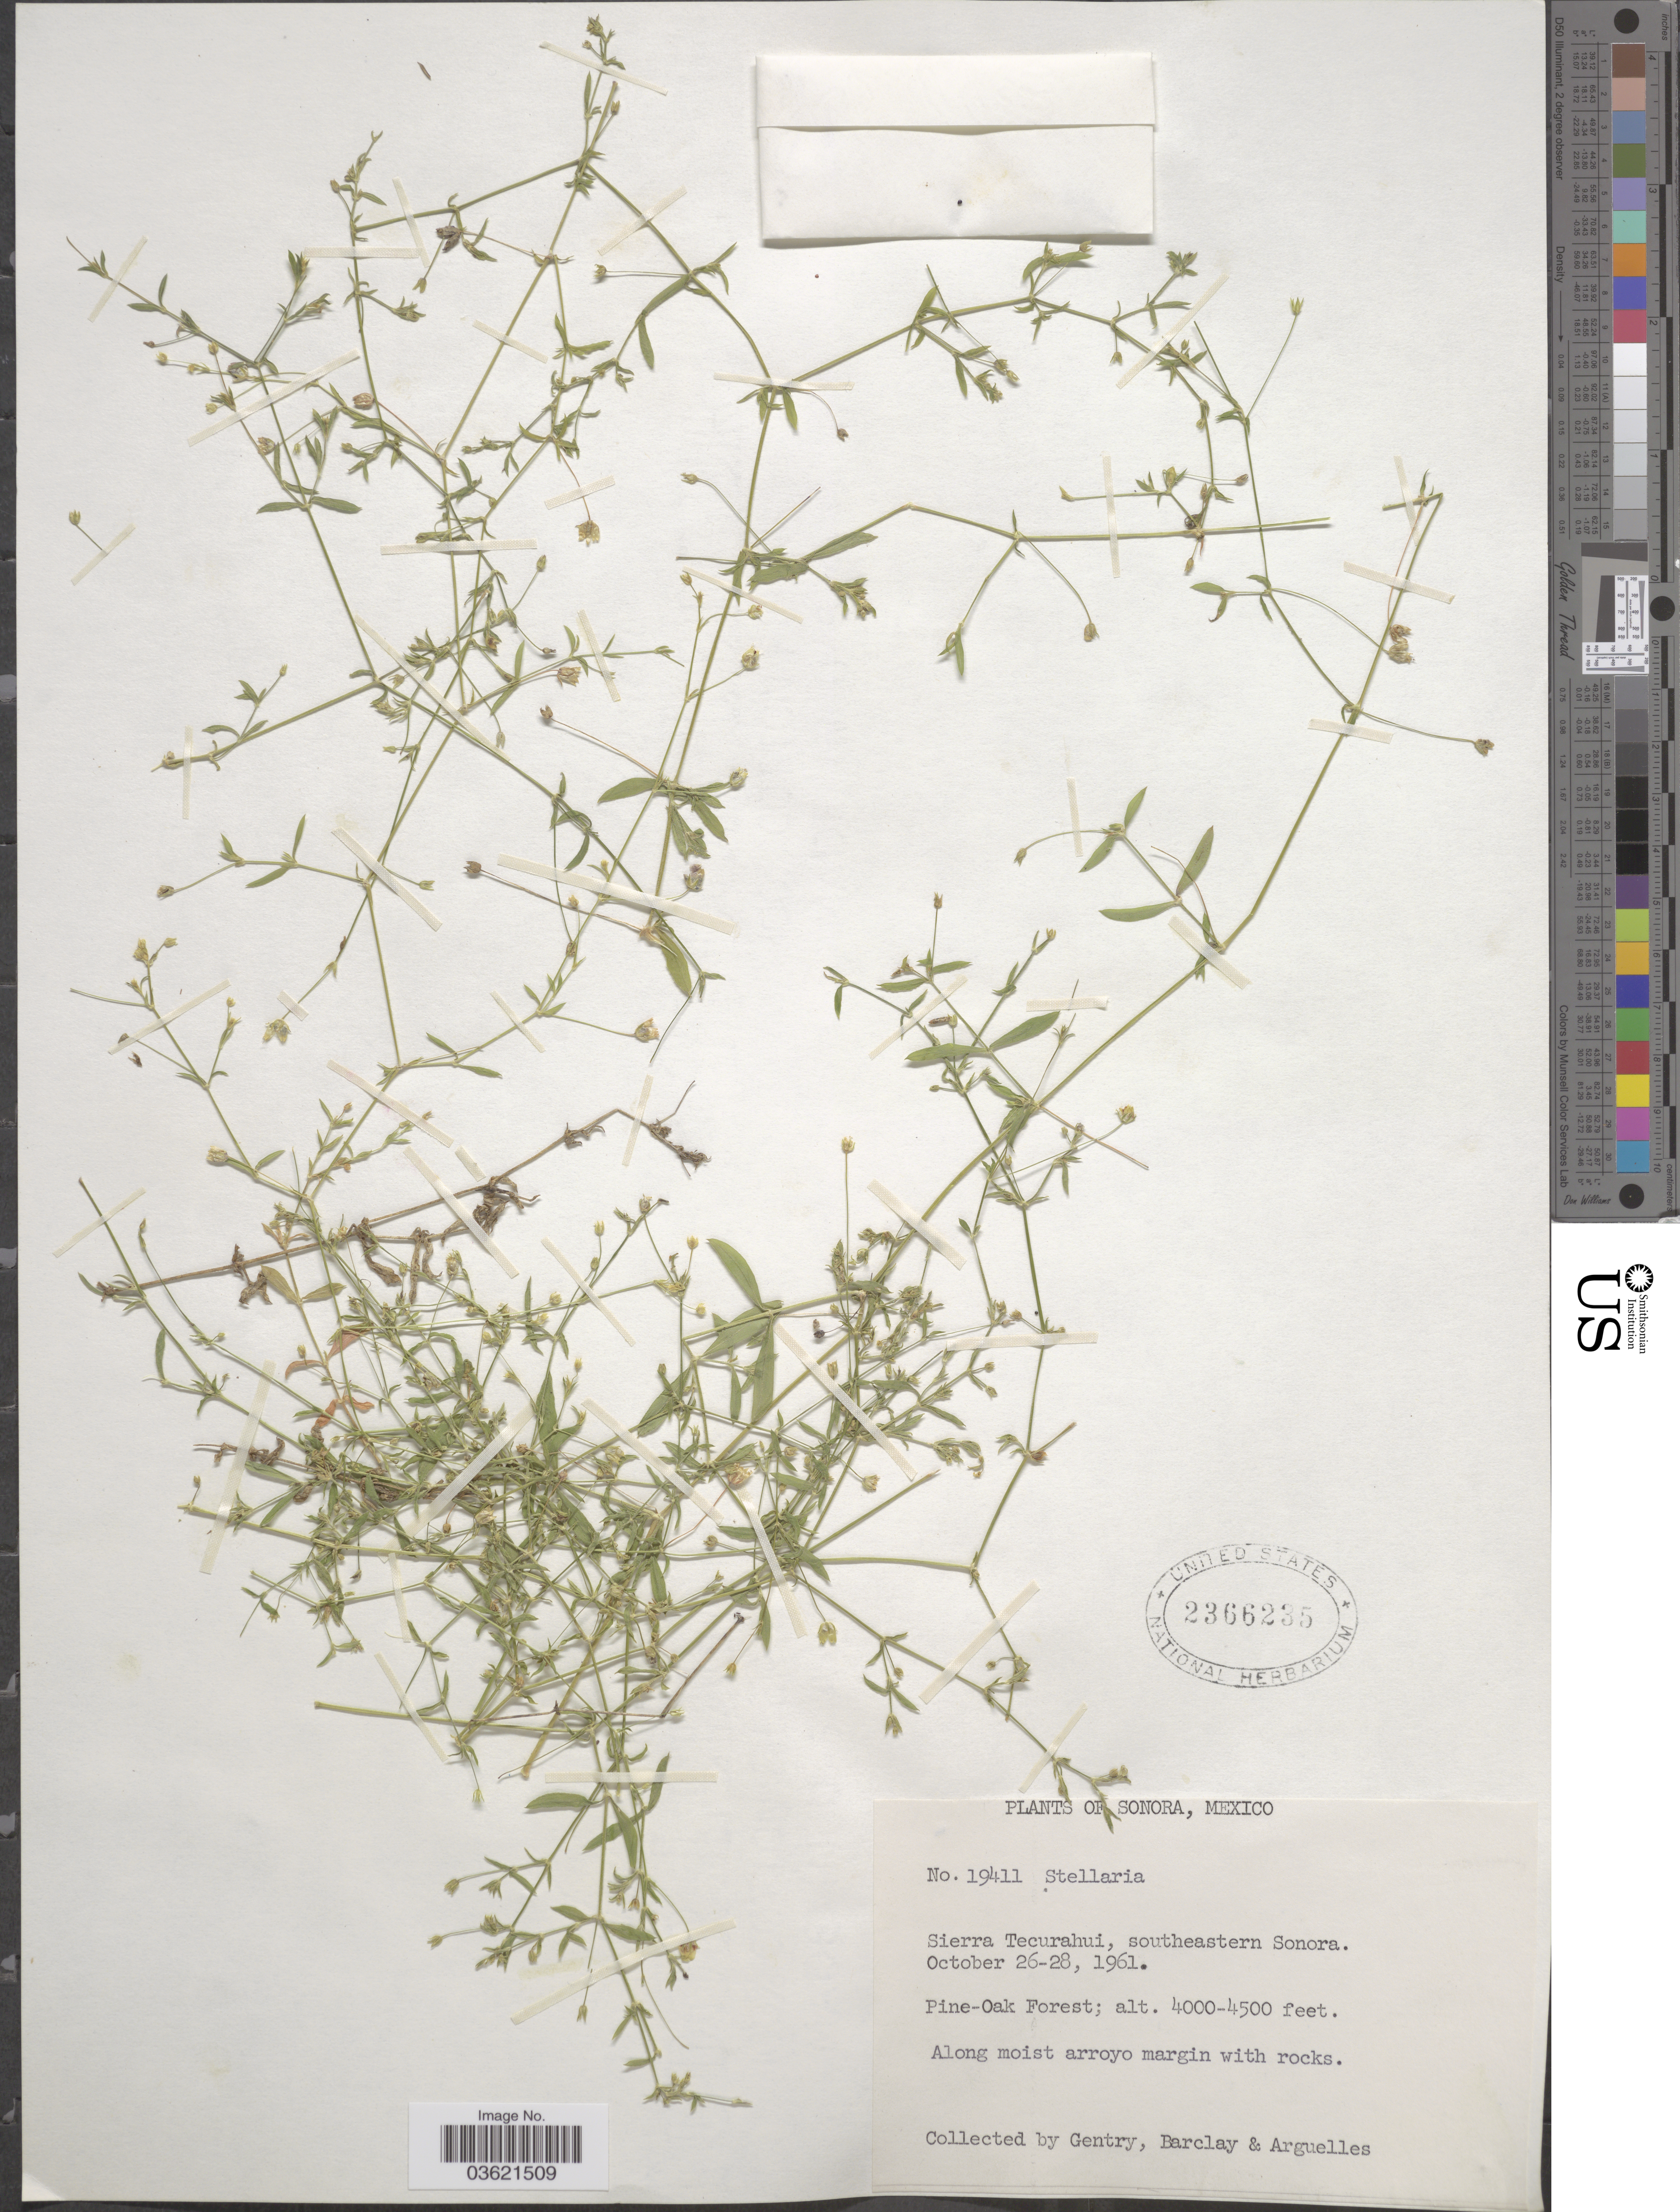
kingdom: Plantae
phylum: Tracheophyta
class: Magnoliopsida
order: Caryophyllales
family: Caryophyllaceae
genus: Arenaria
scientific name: Arenaria lanuginosa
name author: (Michx.) Rohrb.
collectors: Gentry, --, -- Barclay & Arguelles, --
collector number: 19411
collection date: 1961-10-26/1961-10-28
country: Mexico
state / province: Sonora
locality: Sierra Tecurahui, southeastern Sonora.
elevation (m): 1219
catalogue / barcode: US 2366235